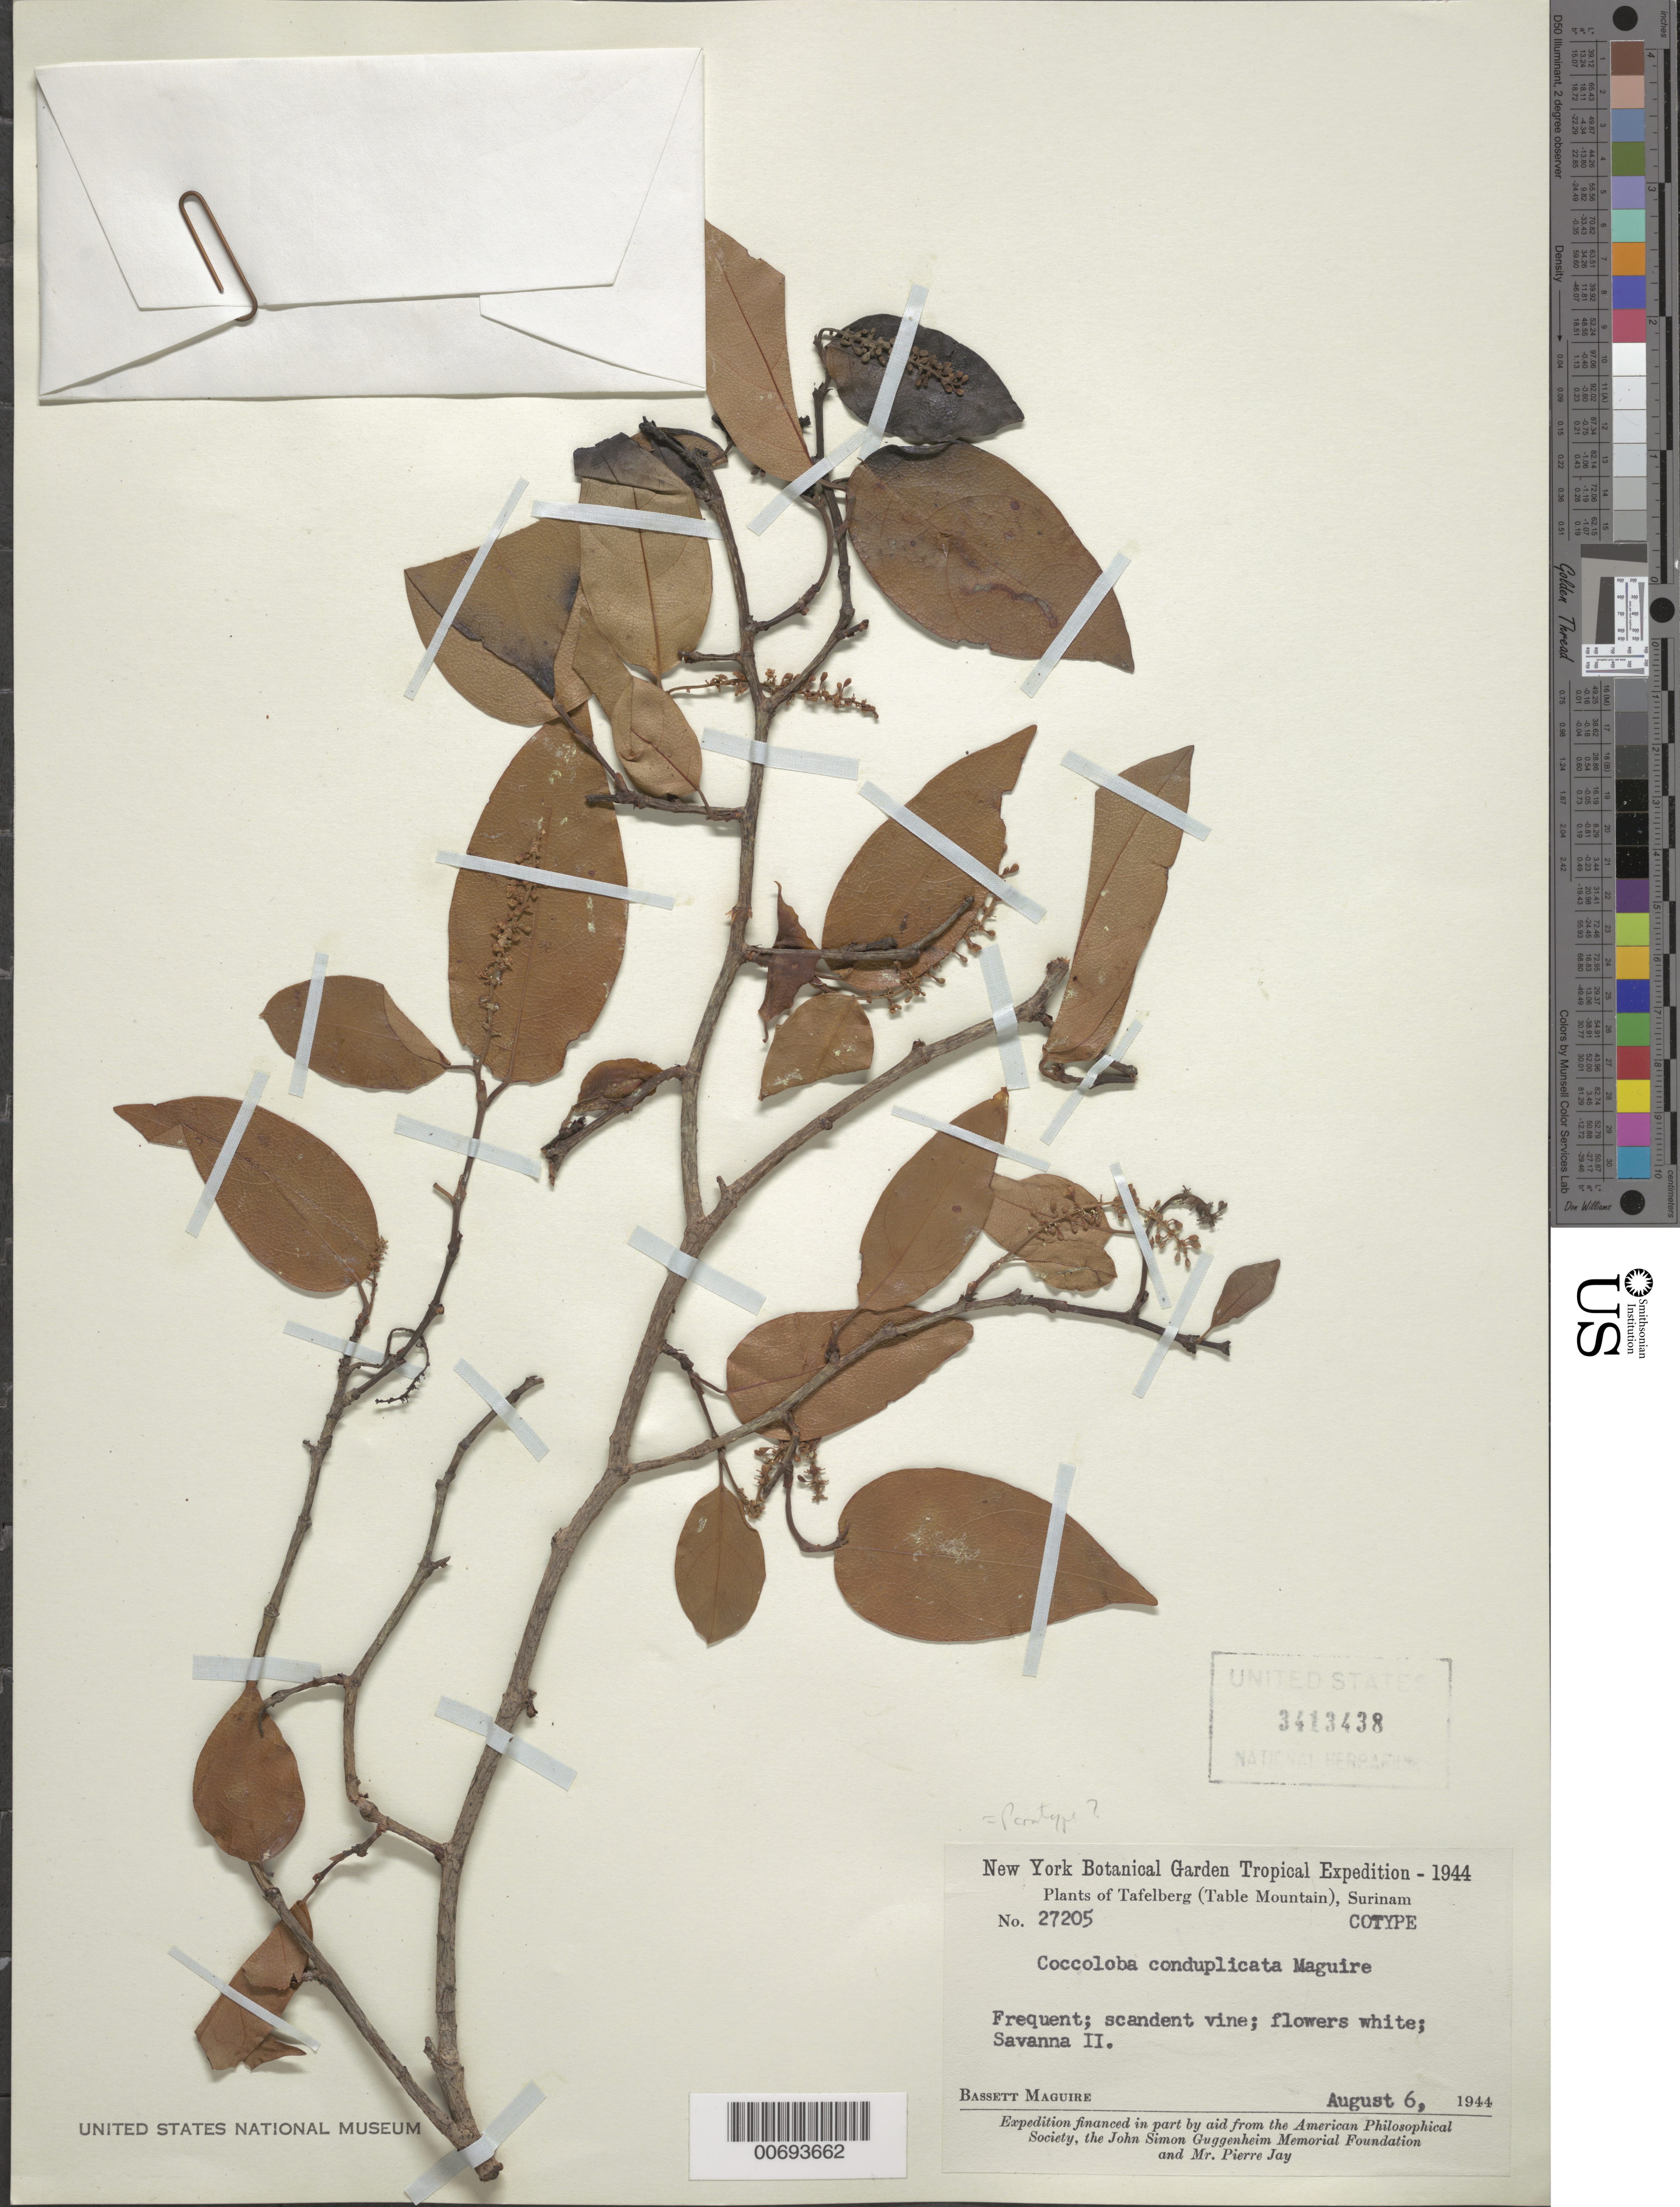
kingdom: Plantae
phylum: Tracheophyta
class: Magnoliopsida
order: Caryophyllales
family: Polygonaceae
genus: Coccoloba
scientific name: Coccoloba conduplicata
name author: Maguire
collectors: B. Maguire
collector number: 27205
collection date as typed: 6-Aug-44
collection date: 1944-08-06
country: Suriname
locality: Tafelberg (Table Mountain), Savanna II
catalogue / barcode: US 3413438